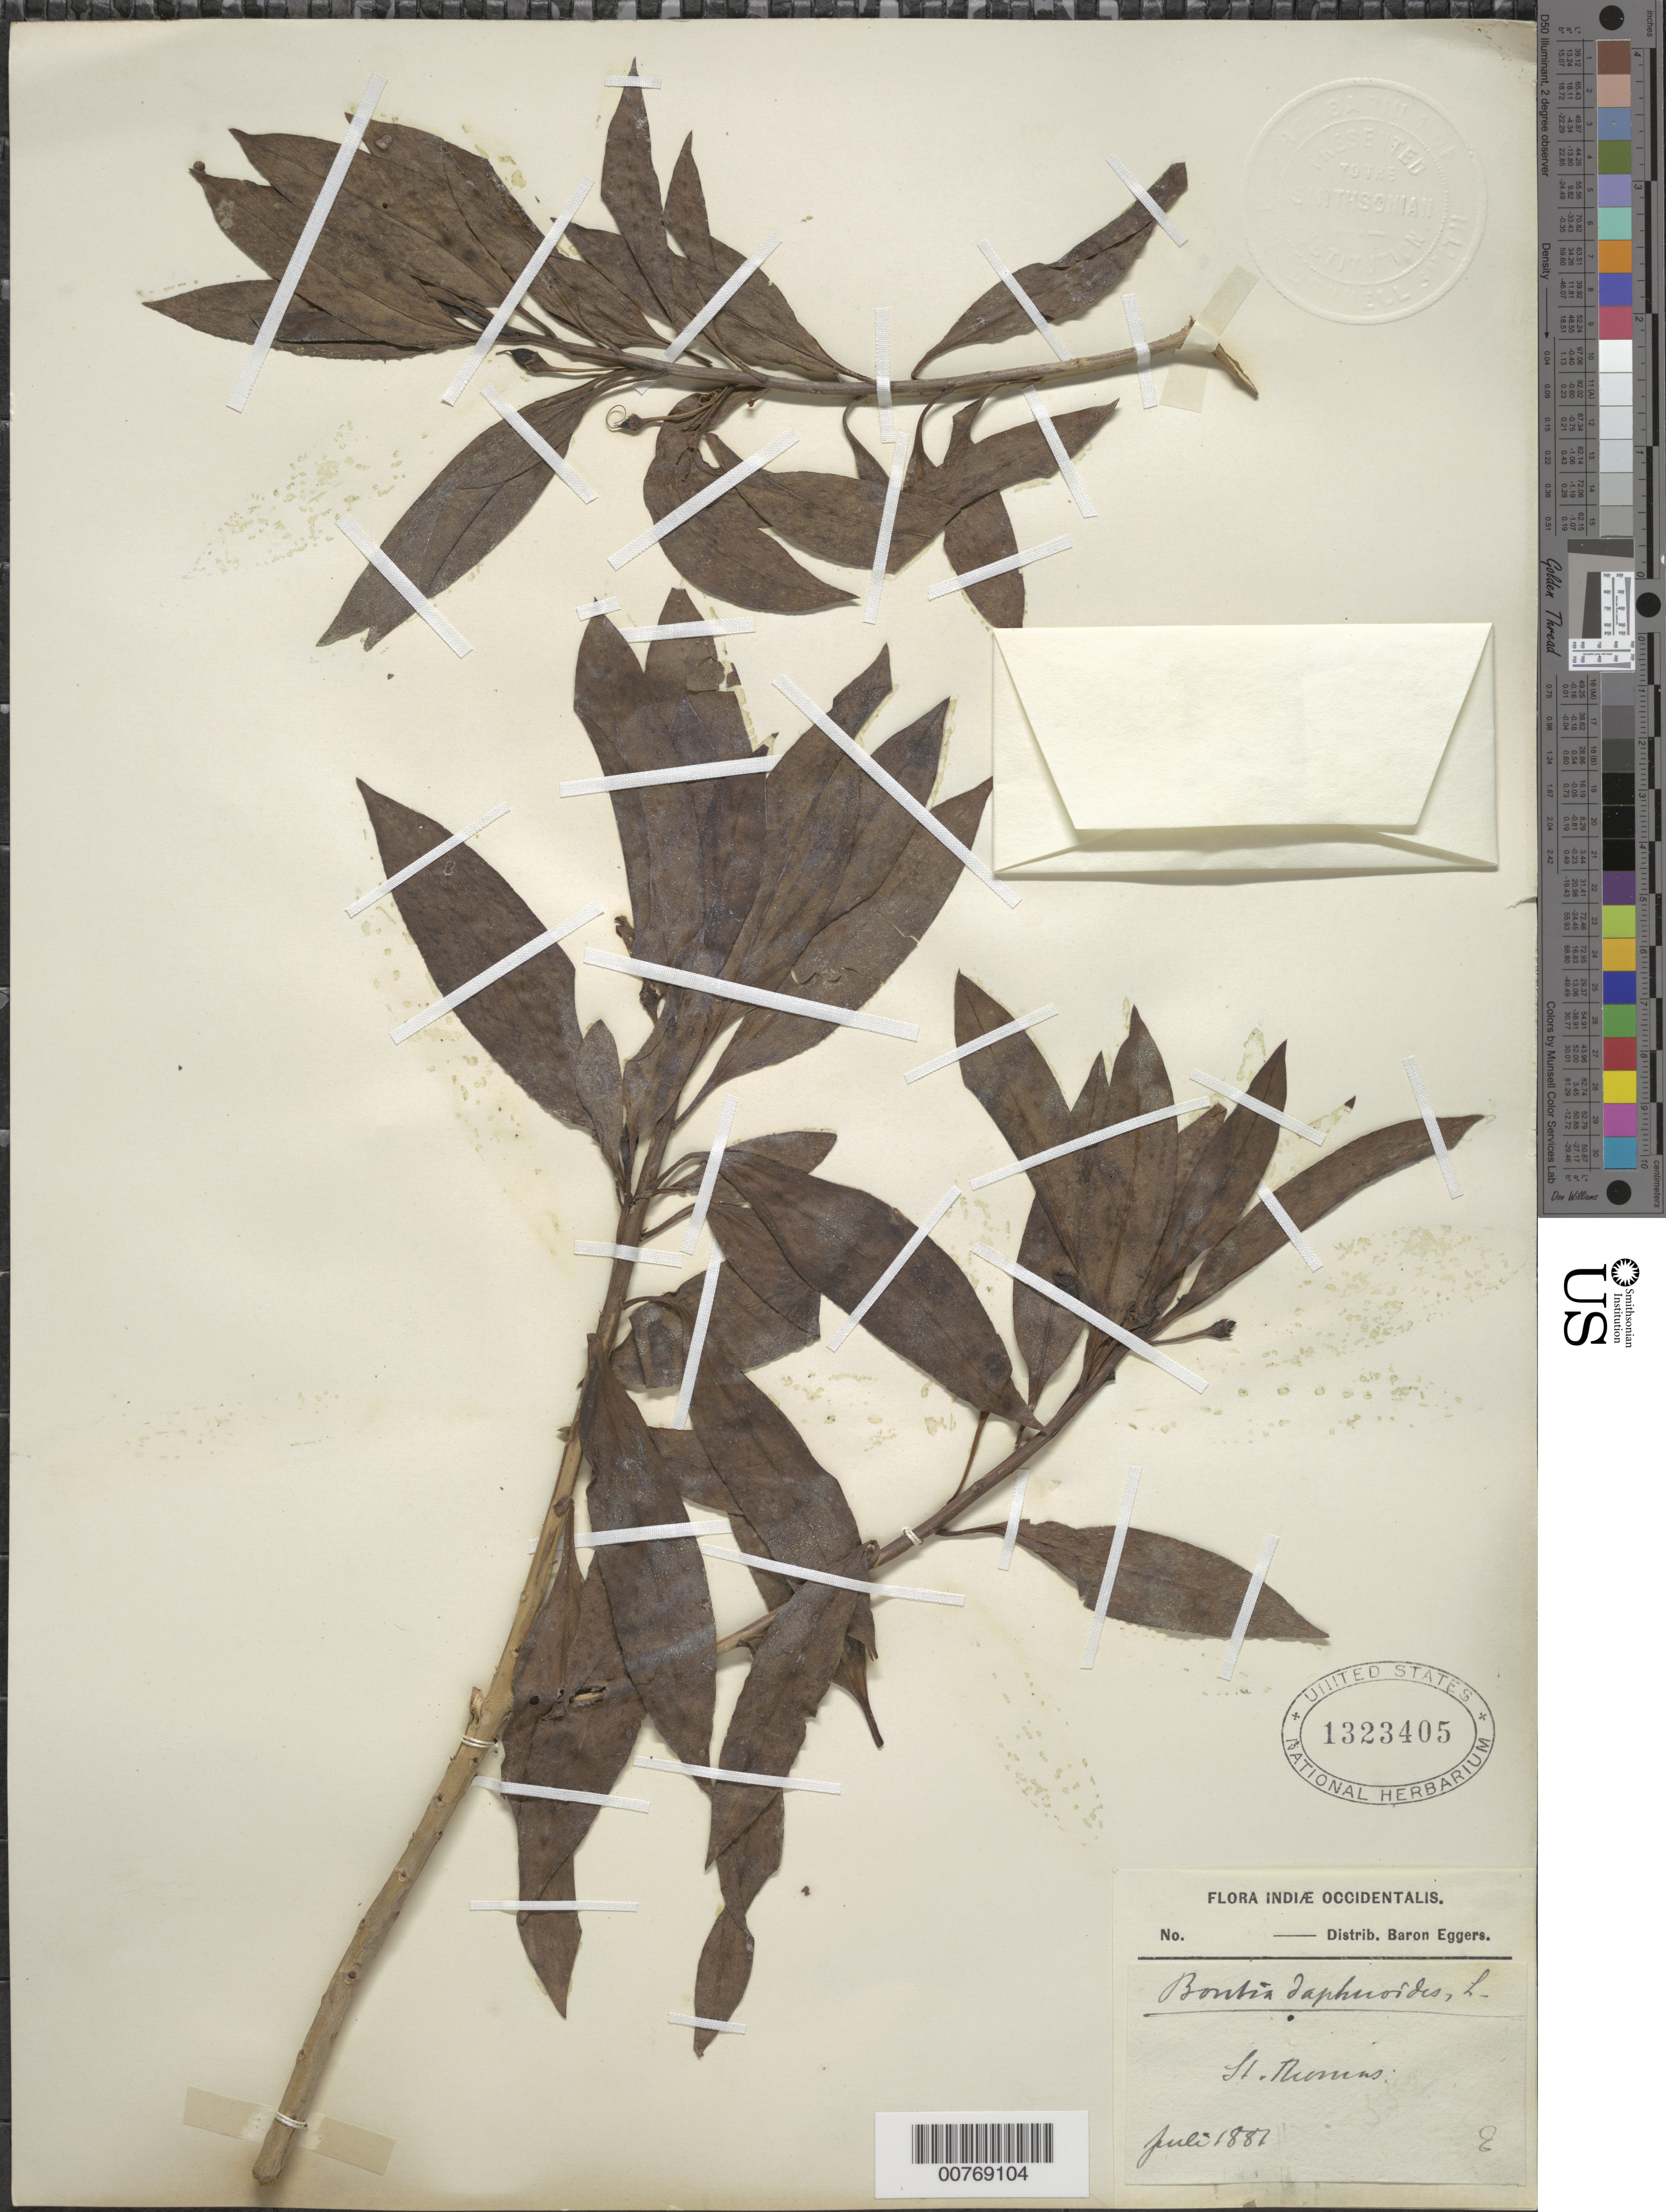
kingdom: Plantae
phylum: Tracheophyta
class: Magnoliopsida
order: Lamiales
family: Scrophulariaceae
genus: Bontia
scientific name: Bontia daphnoides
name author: L.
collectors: H. F. A. von Eggers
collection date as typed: Jul 1887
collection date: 1887-07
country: U.S. Virgin Islands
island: St. Thomas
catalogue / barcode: US 1323405